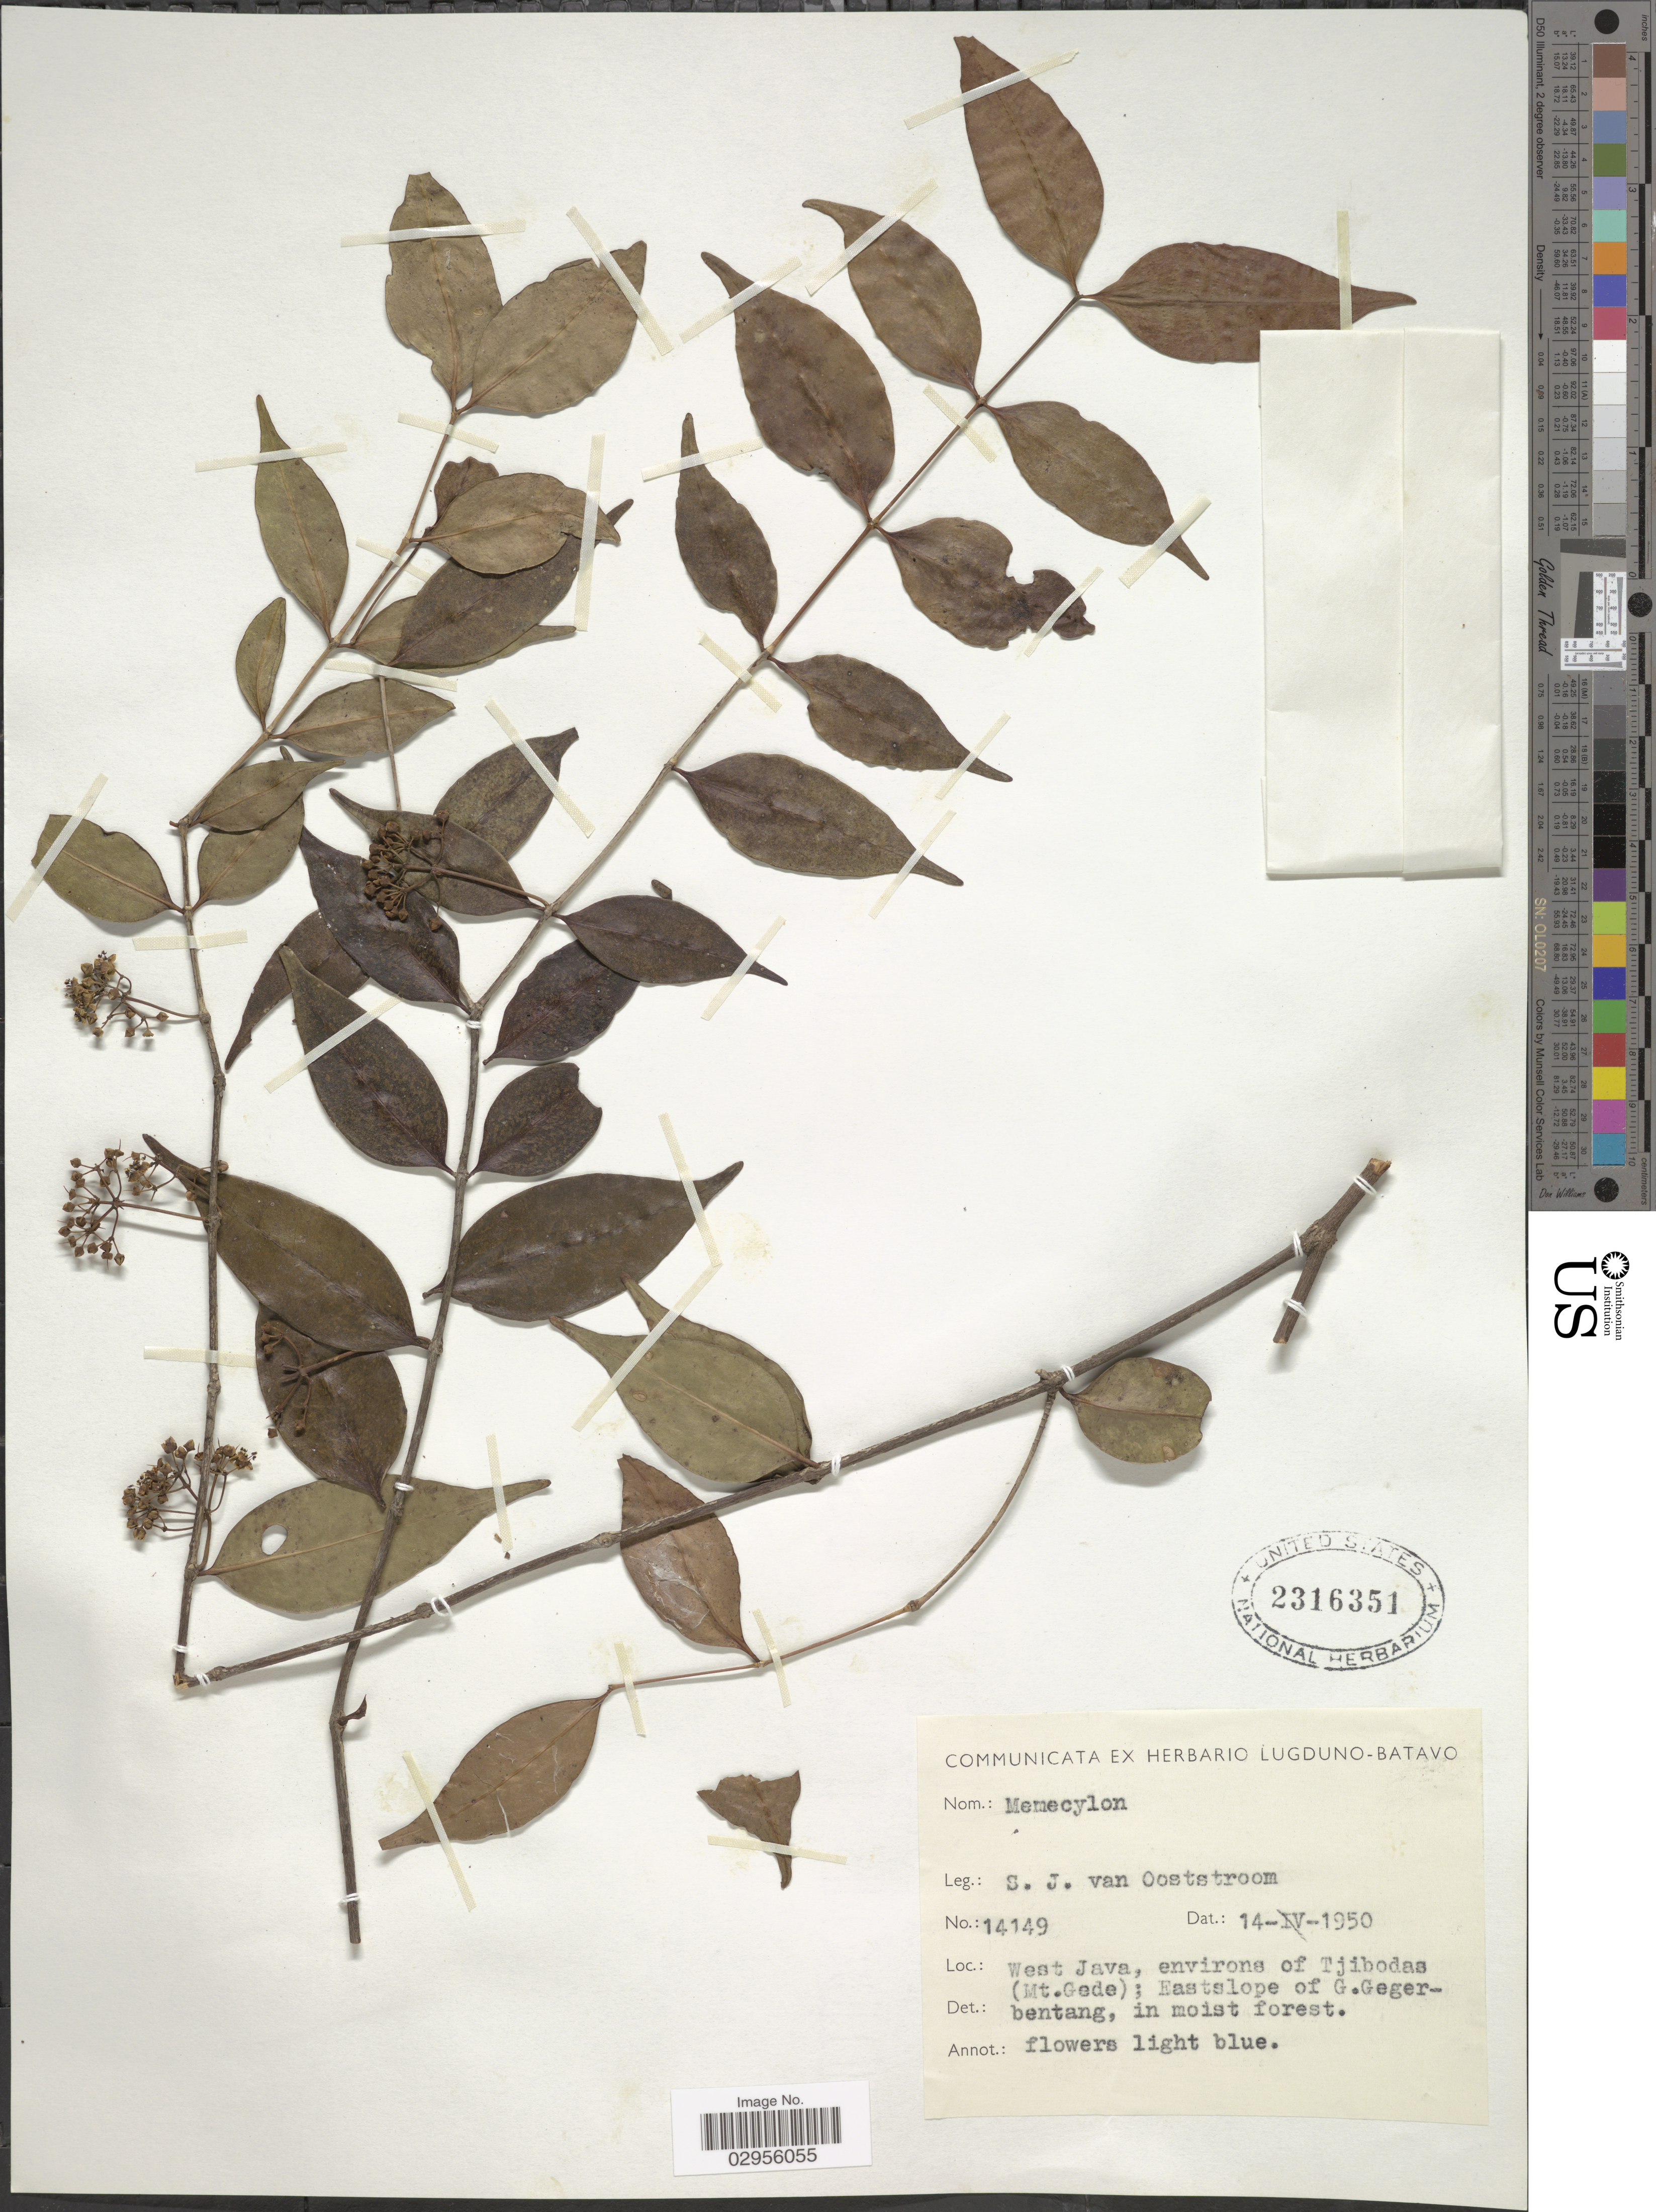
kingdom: Plantae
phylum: Tracheophyta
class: Magnoliopsida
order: Myrtales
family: Melastomataceae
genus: Memecylon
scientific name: Memecylon sp.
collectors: S. van Ooststroom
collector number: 14149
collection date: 1950-05-14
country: Indonesia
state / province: Java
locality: West Java, environs of Tjibodas (Mt. Gede); Eastslope of G.Gegerbentang.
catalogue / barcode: US 2316351